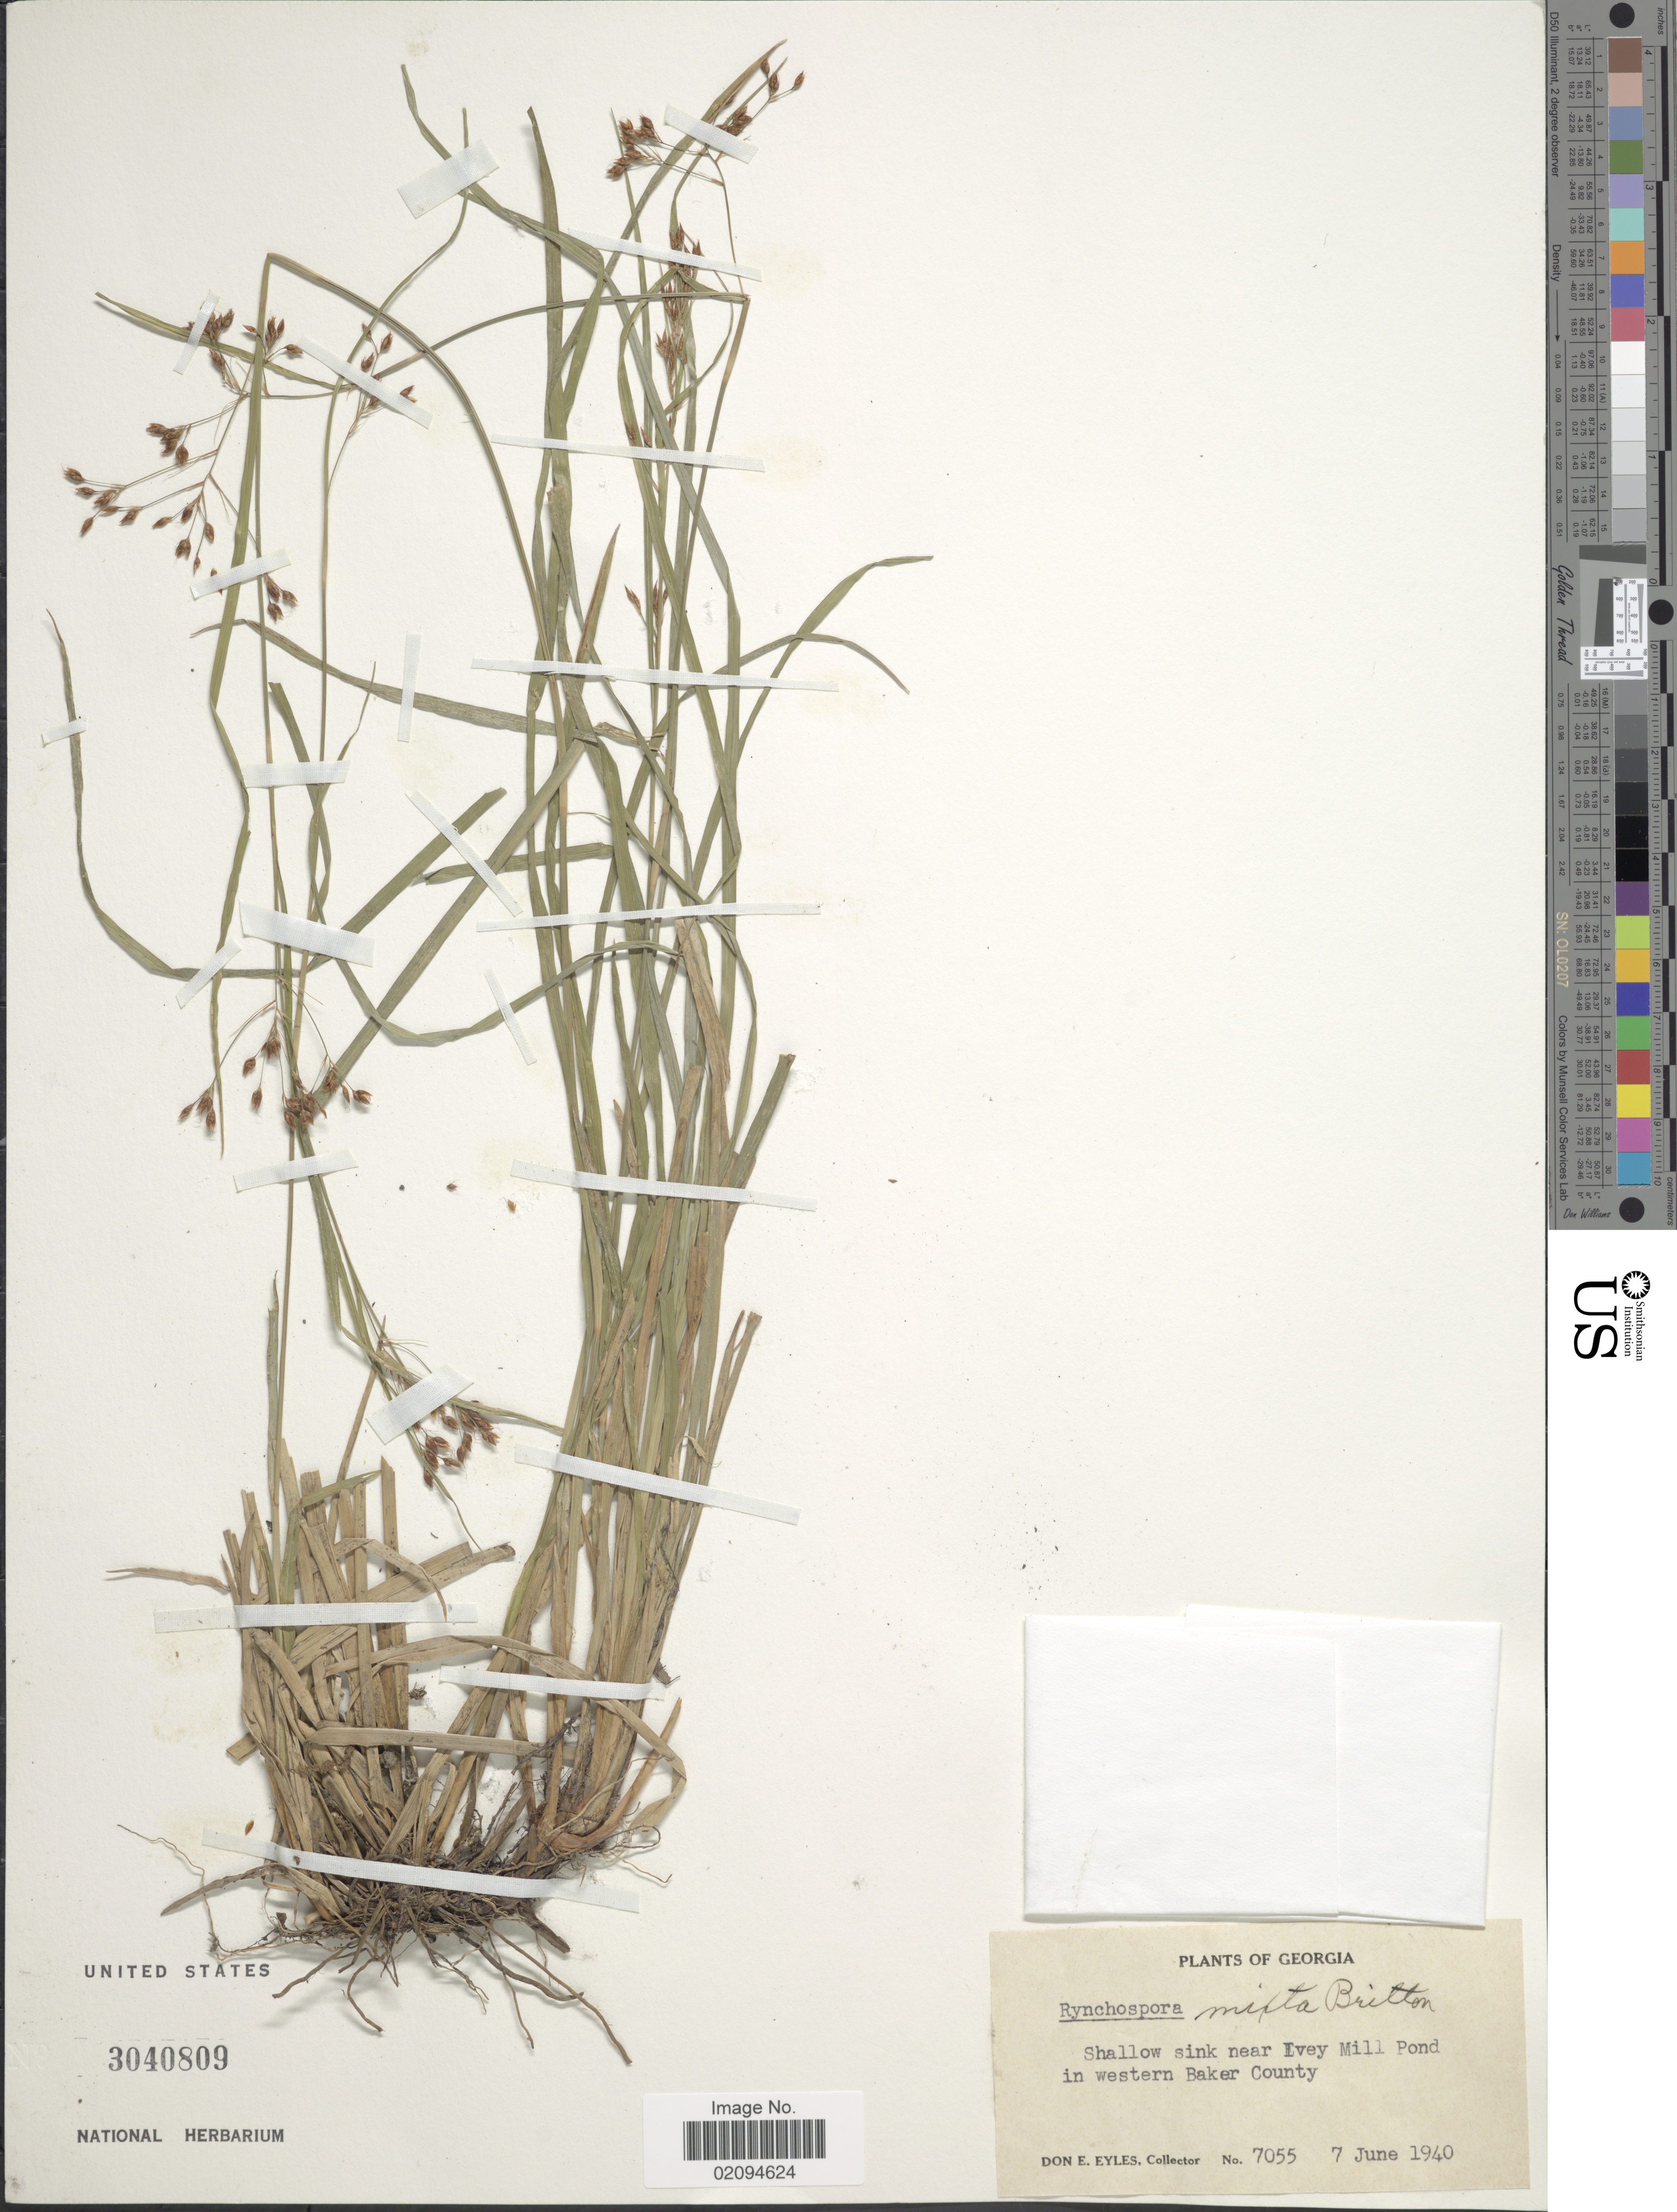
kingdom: Plantae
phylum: Tracheophyta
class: Liliopsida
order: Poales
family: Cyperaceae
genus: Rhynchospora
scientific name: Rhynchospora mixta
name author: Britton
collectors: D. Eyles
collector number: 7055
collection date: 1940-06-07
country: United States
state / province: Georgia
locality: Near Ivey Mill Pond in western Baker County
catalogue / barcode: US 3040809